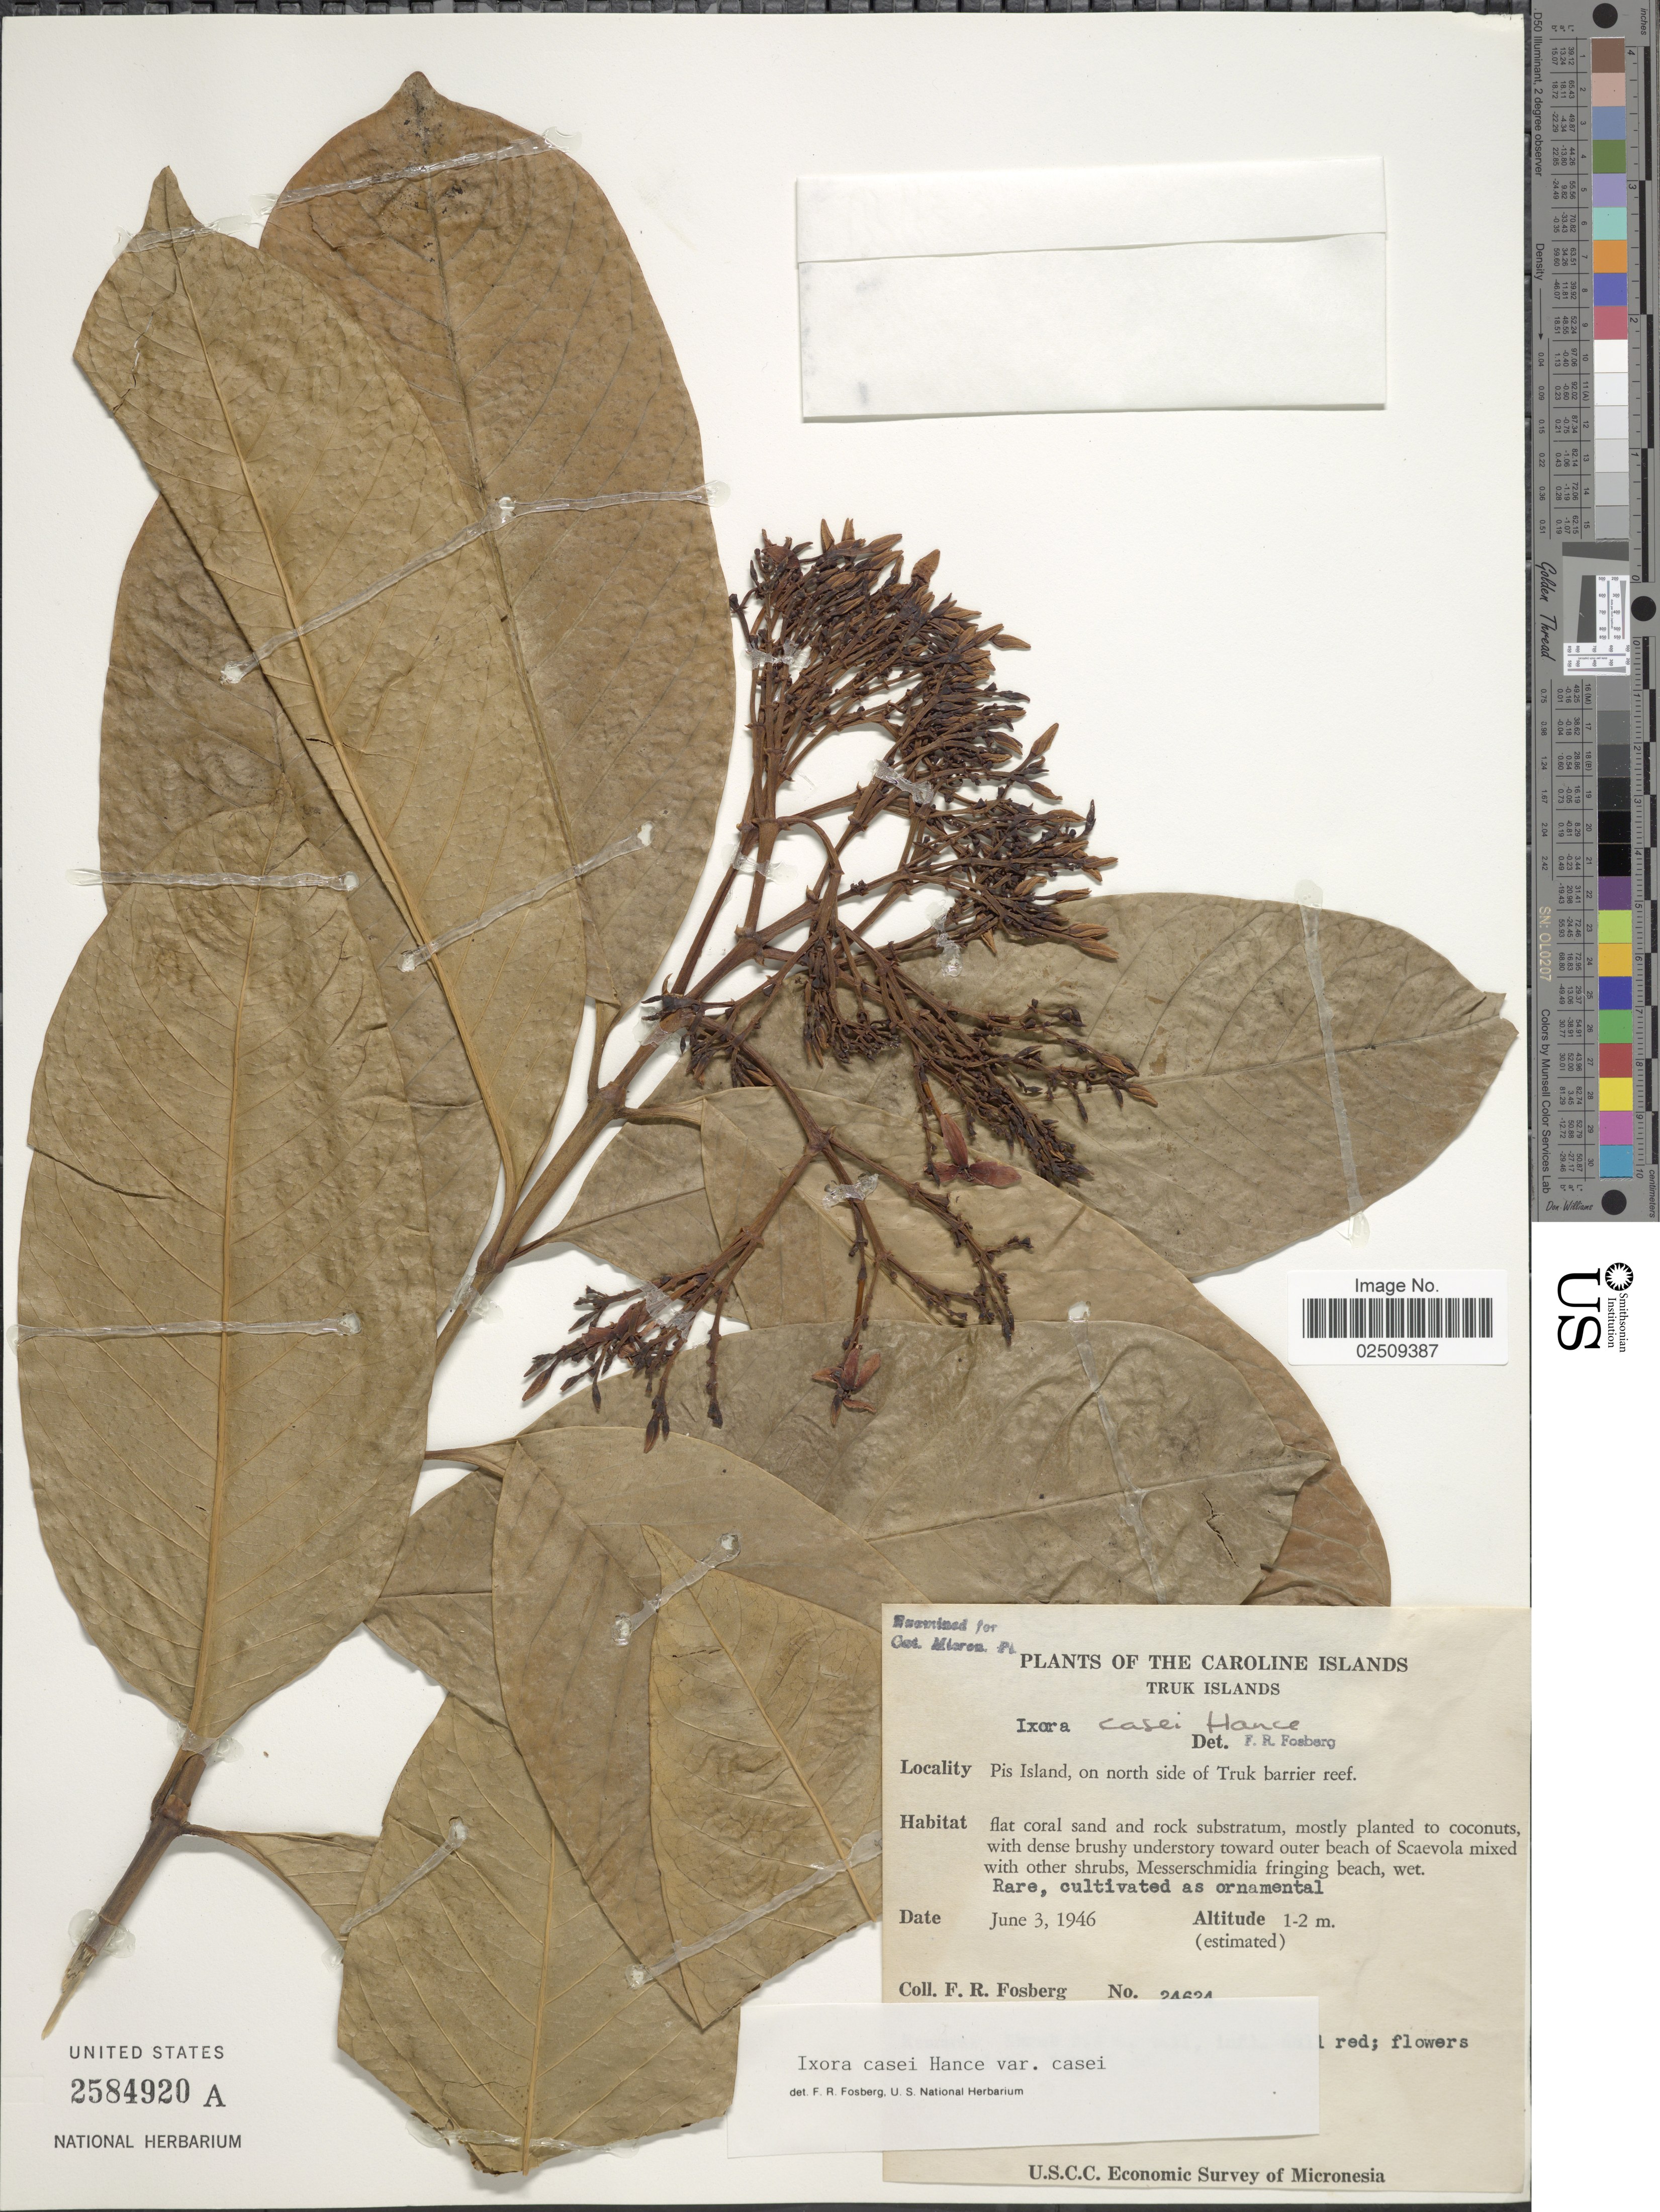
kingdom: Plantae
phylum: Tracheophyta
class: Magnoliopsida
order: Gentianales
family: Rubiaceae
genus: Ixora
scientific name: Ixora casei var. casei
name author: Hance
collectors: F. R. Fosberg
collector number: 24624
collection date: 1946-06-03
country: Micronesia, Federated States of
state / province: Truk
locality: The Caroline Islands, Truk Islands, Pis Island, on north side of Truk barrier reef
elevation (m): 1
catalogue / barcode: US 2584920A